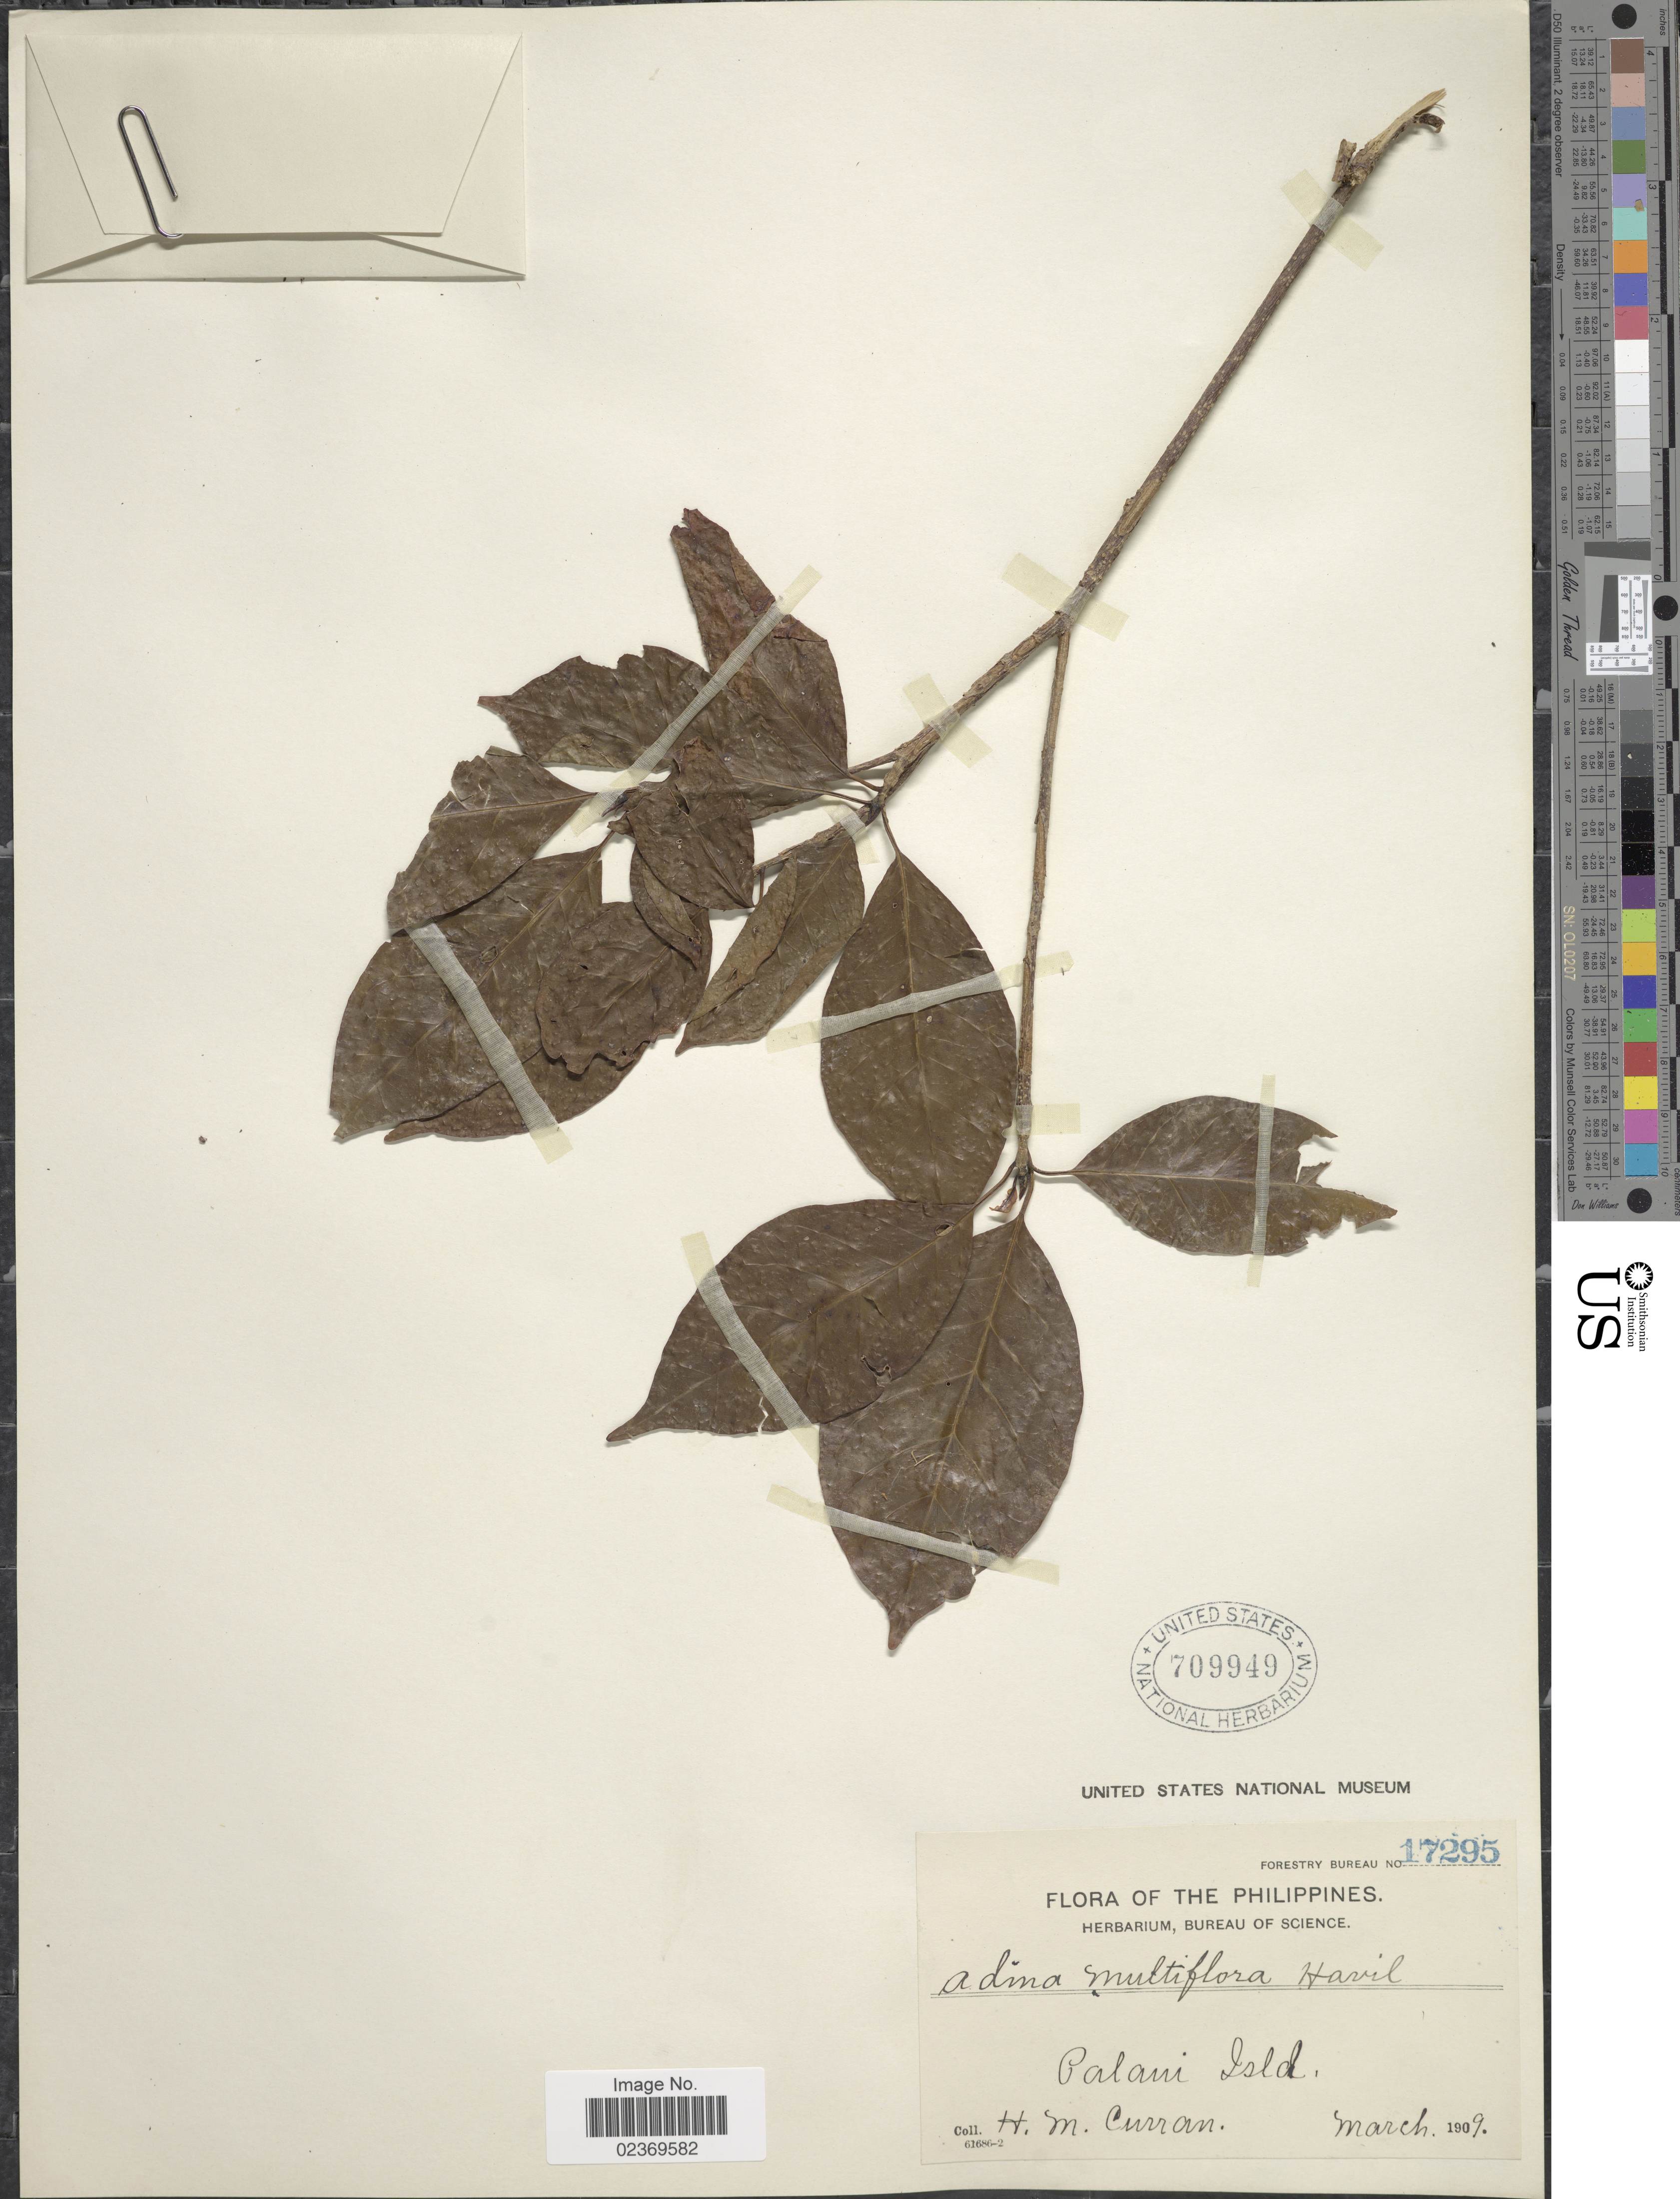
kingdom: Plantae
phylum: Tracheophyta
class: Magnoliopsida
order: Gentianales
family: Rubiaceae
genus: Adina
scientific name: Adina multifolia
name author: Havil.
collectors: H. M. Curran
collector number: Forestry Bureau 17295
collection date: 1909-03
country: Philippines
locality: Palani Isld.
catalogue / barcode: US 709949